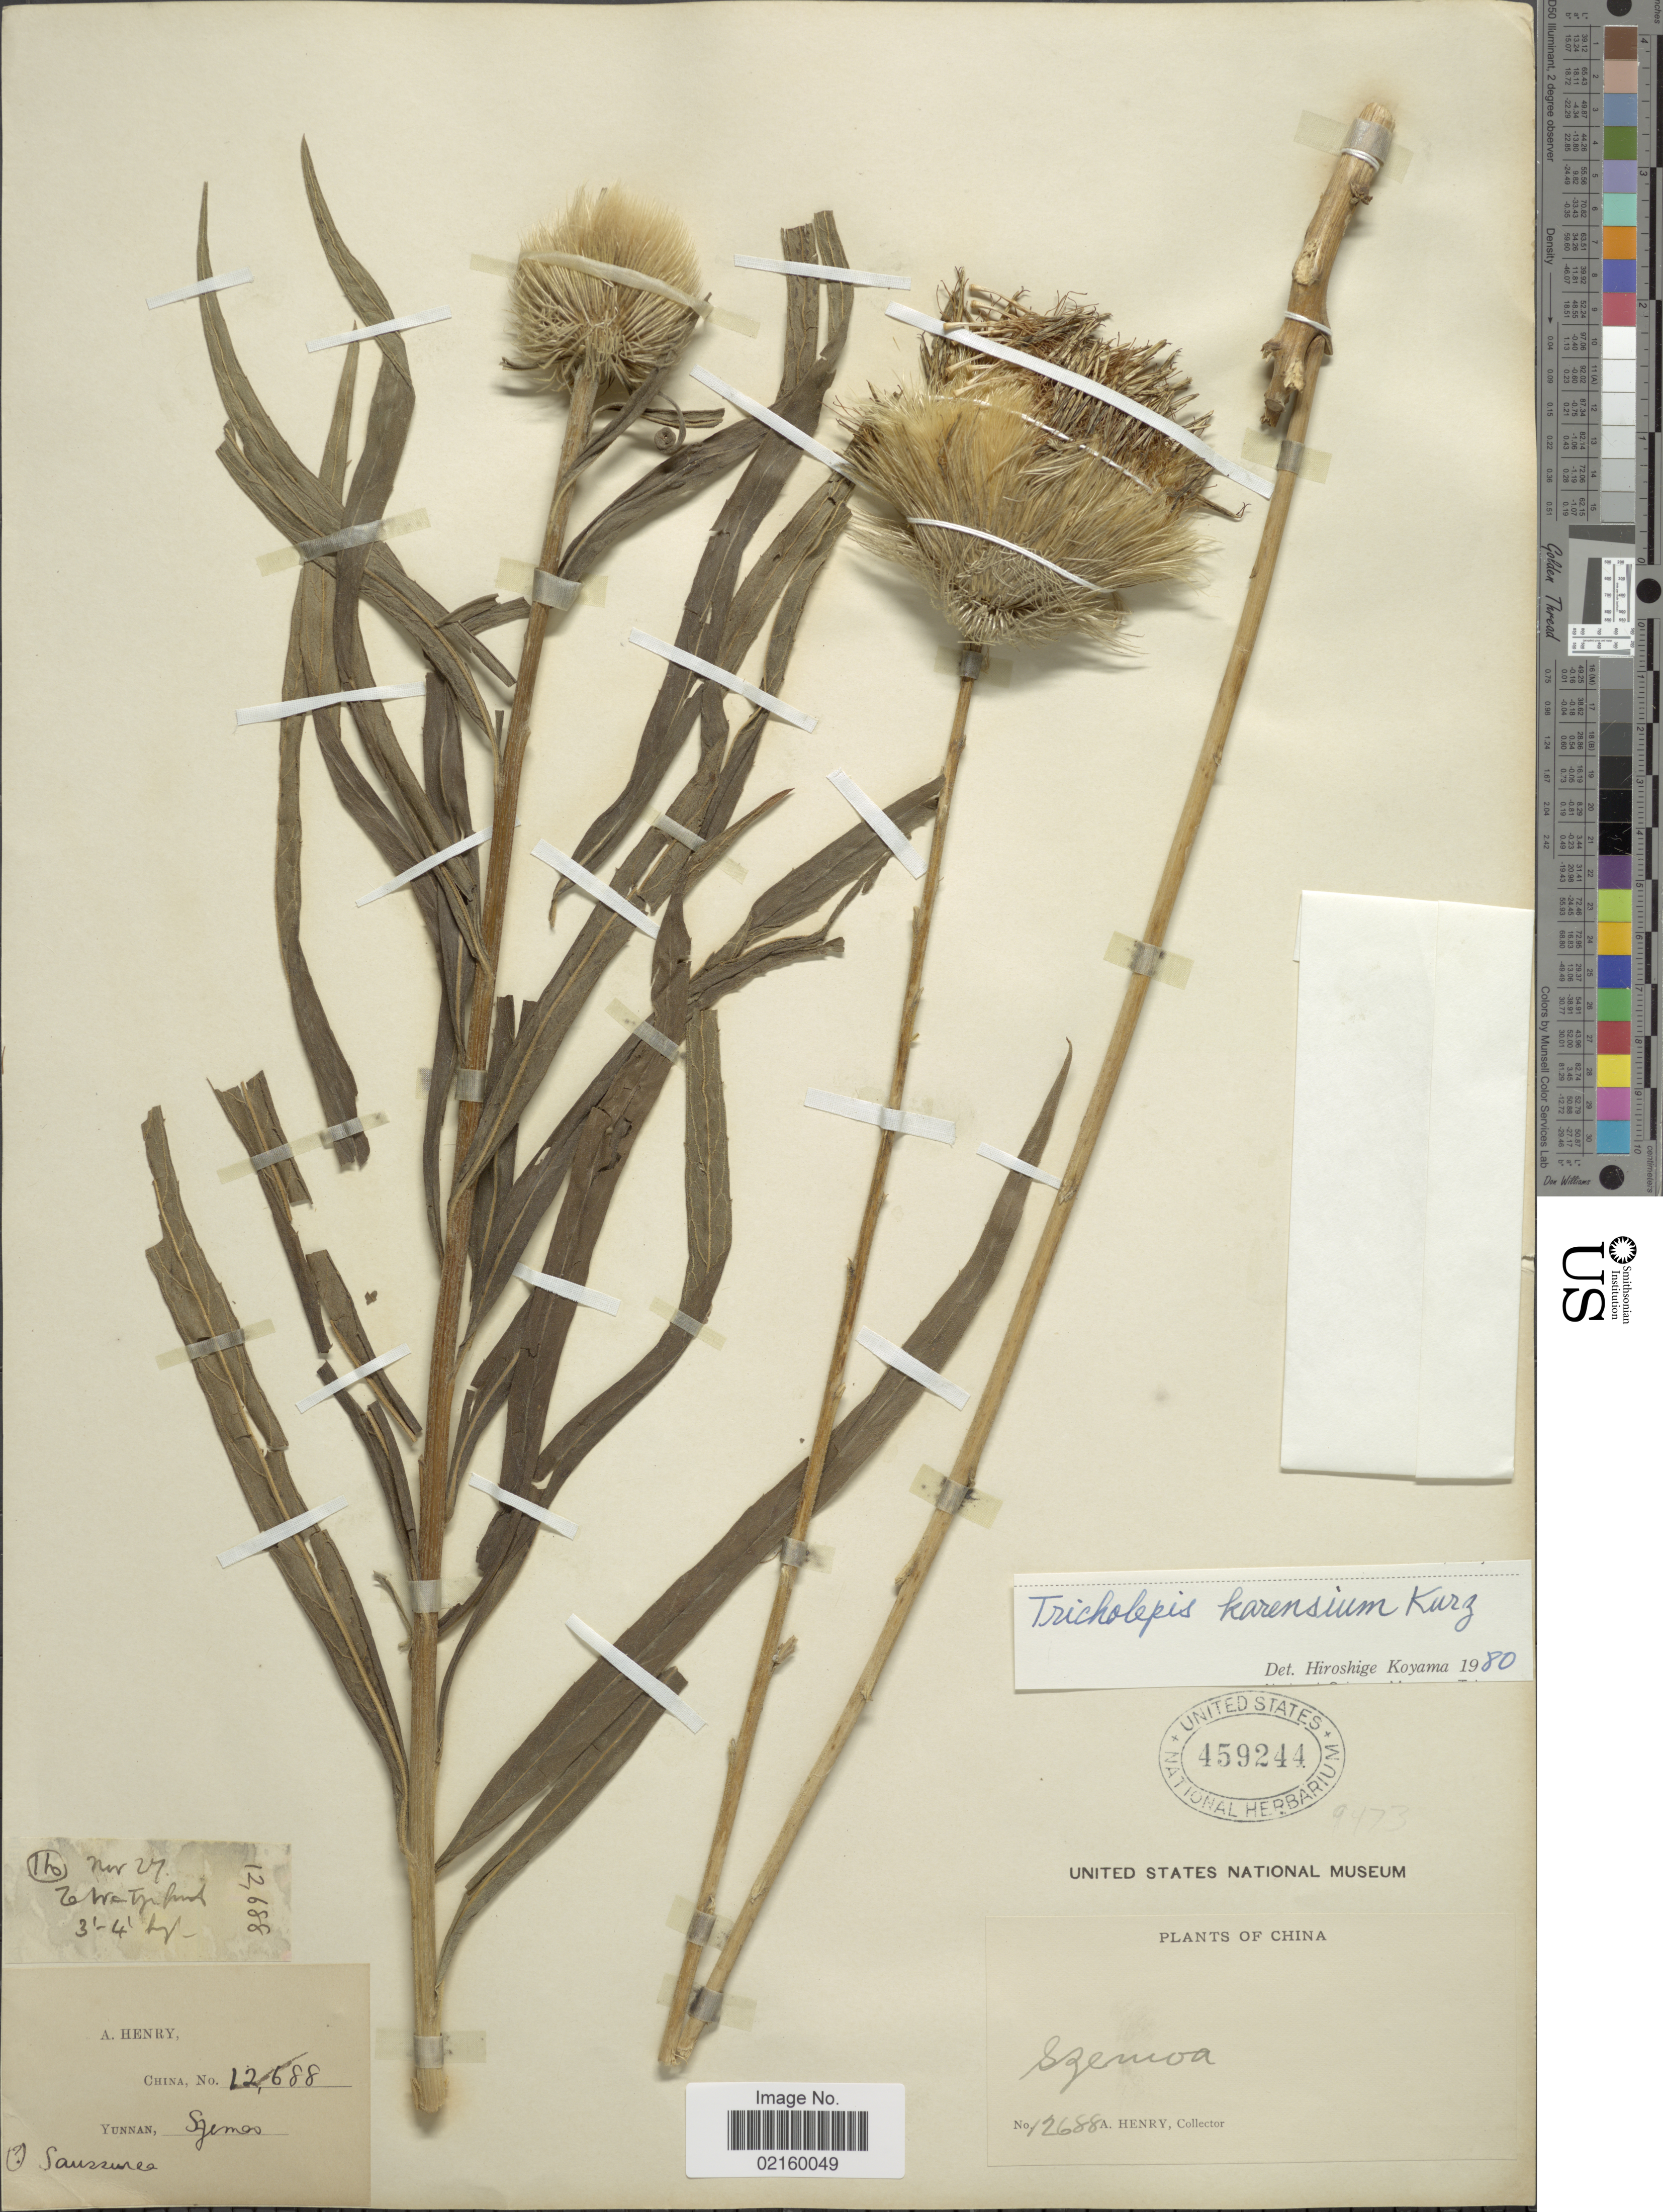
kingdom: Plantae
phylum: Tracheophyta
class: Magnoliopsida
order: Asterales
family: Asteraceae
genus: Tricholepis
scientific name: Tricholepis karensium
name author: Kurz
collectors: A. Henry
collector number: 12688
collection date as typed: Transcribed d/m/y: /11/27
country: China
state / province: Yunnan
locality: Szemoa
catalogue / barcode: US 459244